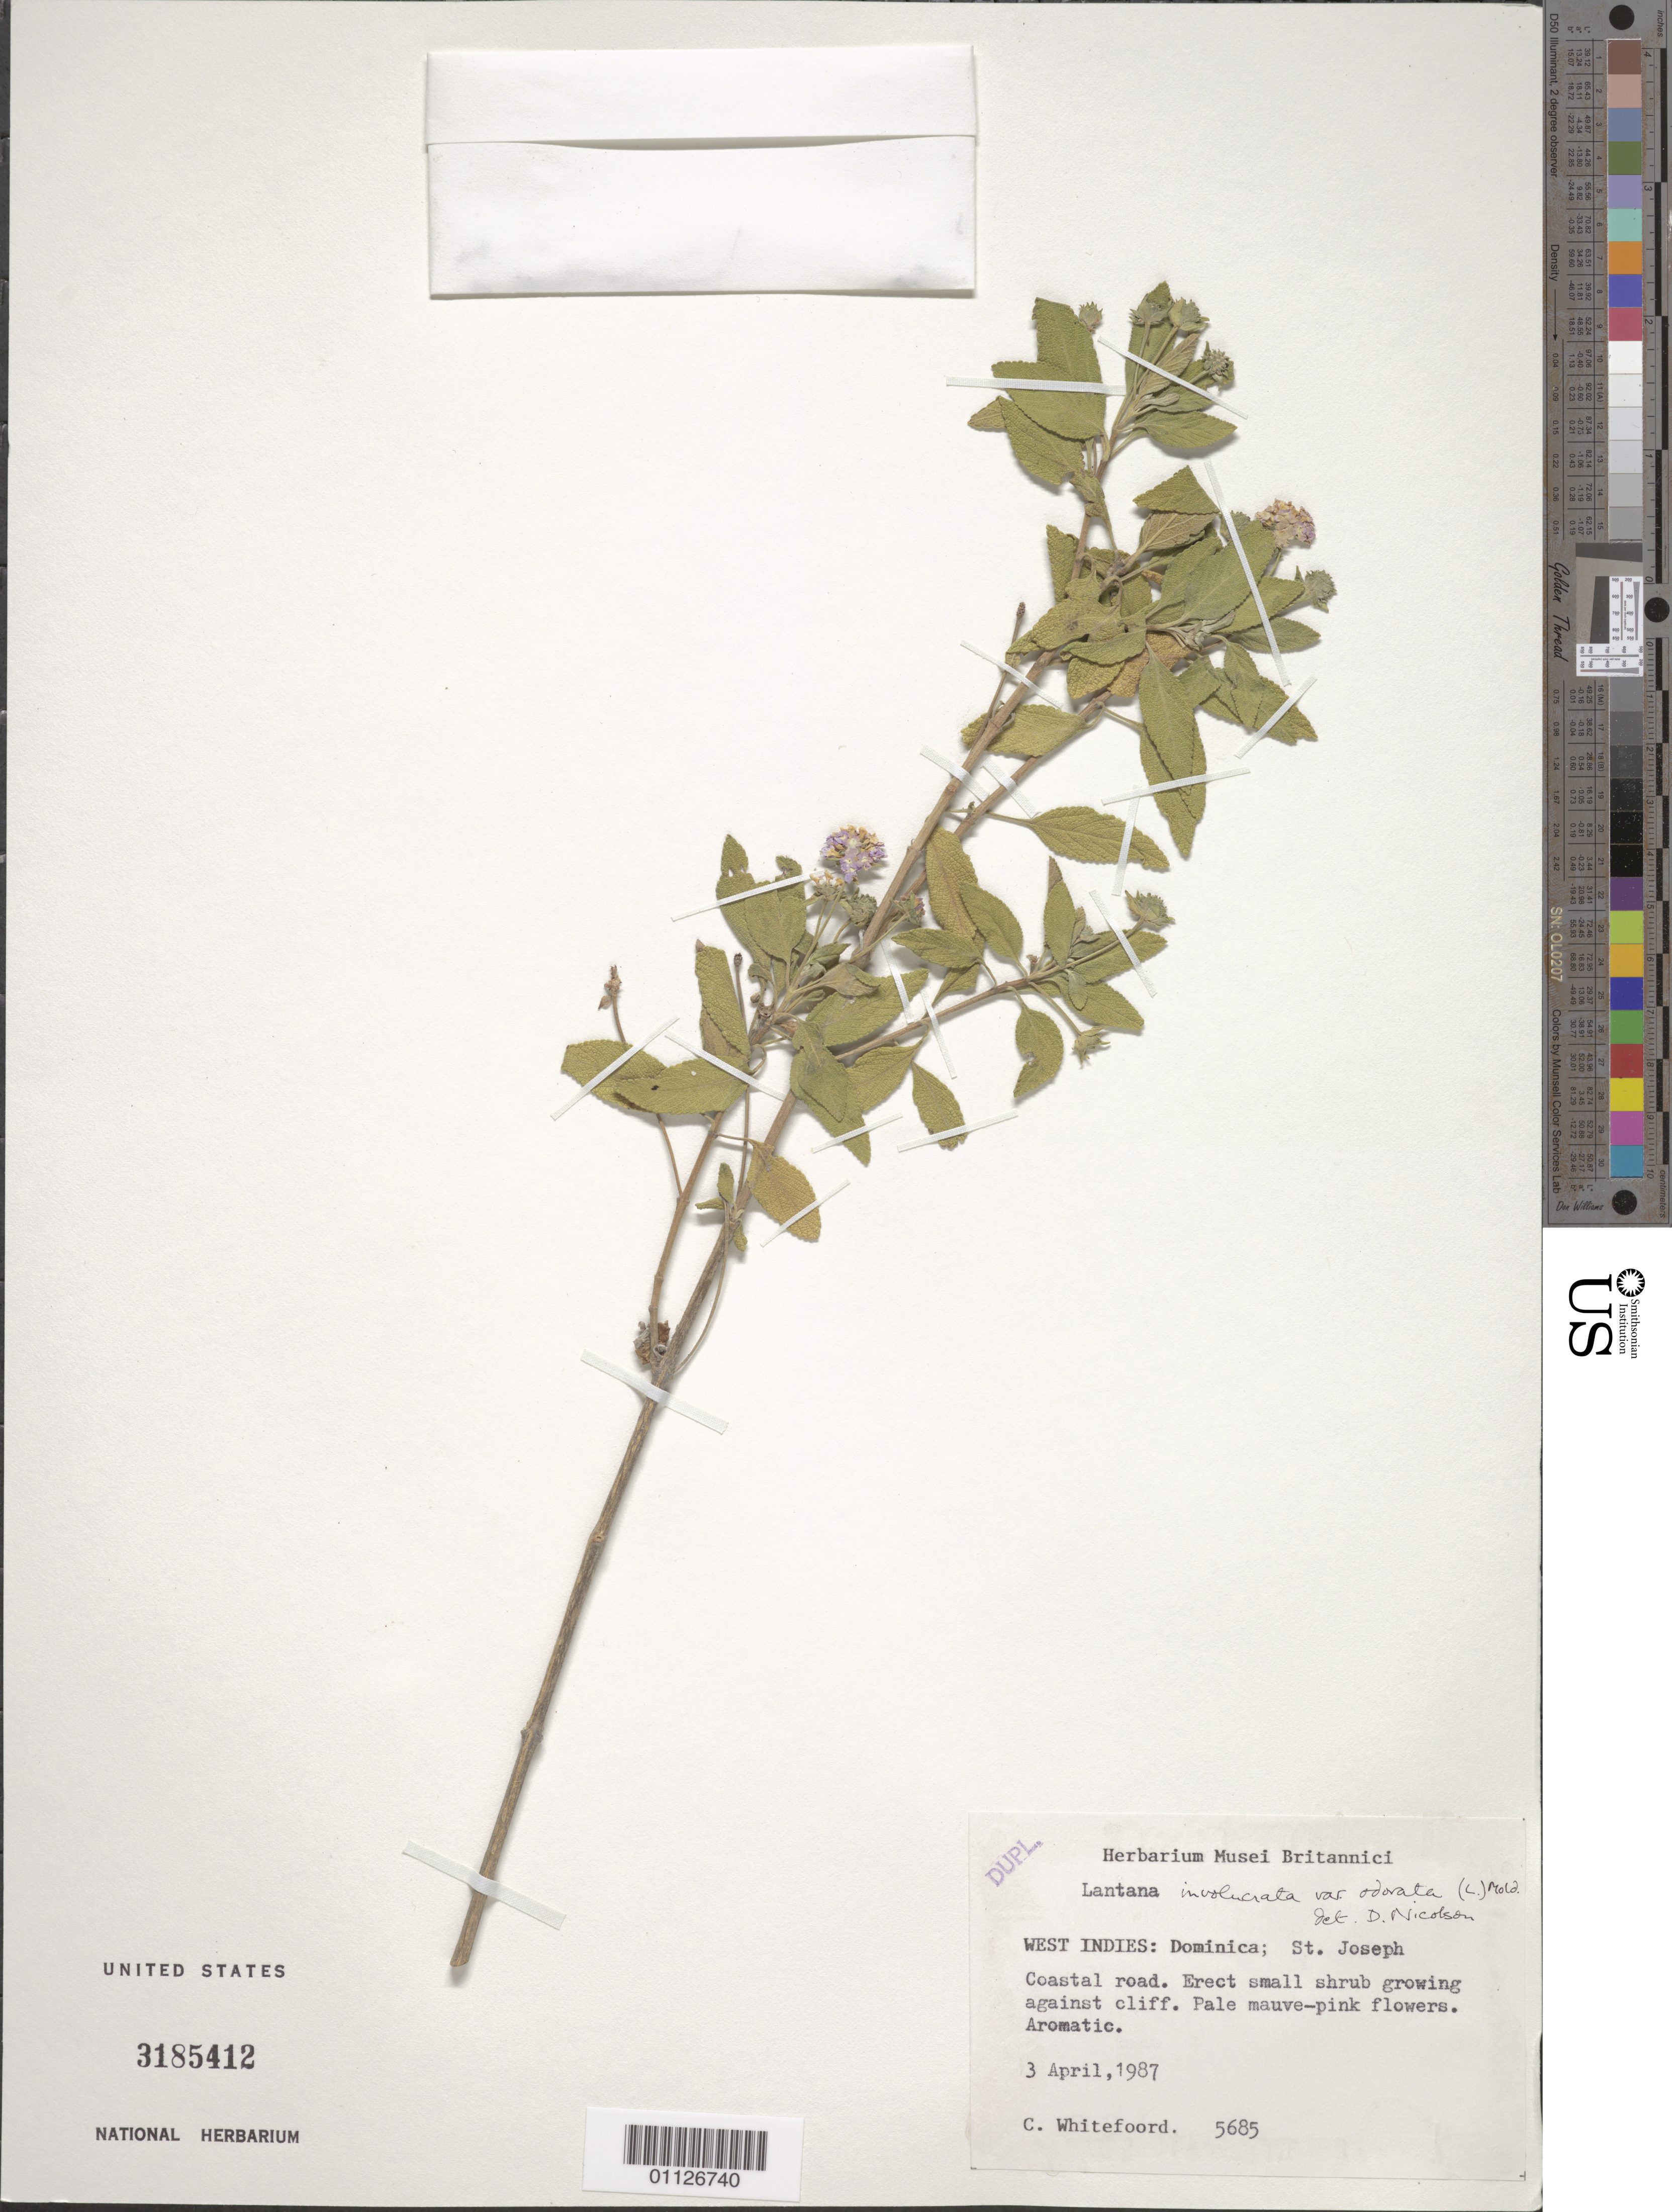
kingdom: Plantae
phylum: Tracheophyta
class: Magnoliopsida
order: Lamiales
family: Verbenaceae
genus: Lantana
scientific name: Lantana involucrata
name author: L.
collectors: C. Whitefoord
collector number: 5685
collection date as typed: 03 Apr 1987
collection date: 1987-04-03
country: Dominica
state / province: St. Joseph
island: Dominica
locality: Coastal road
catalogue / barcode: US 3185412